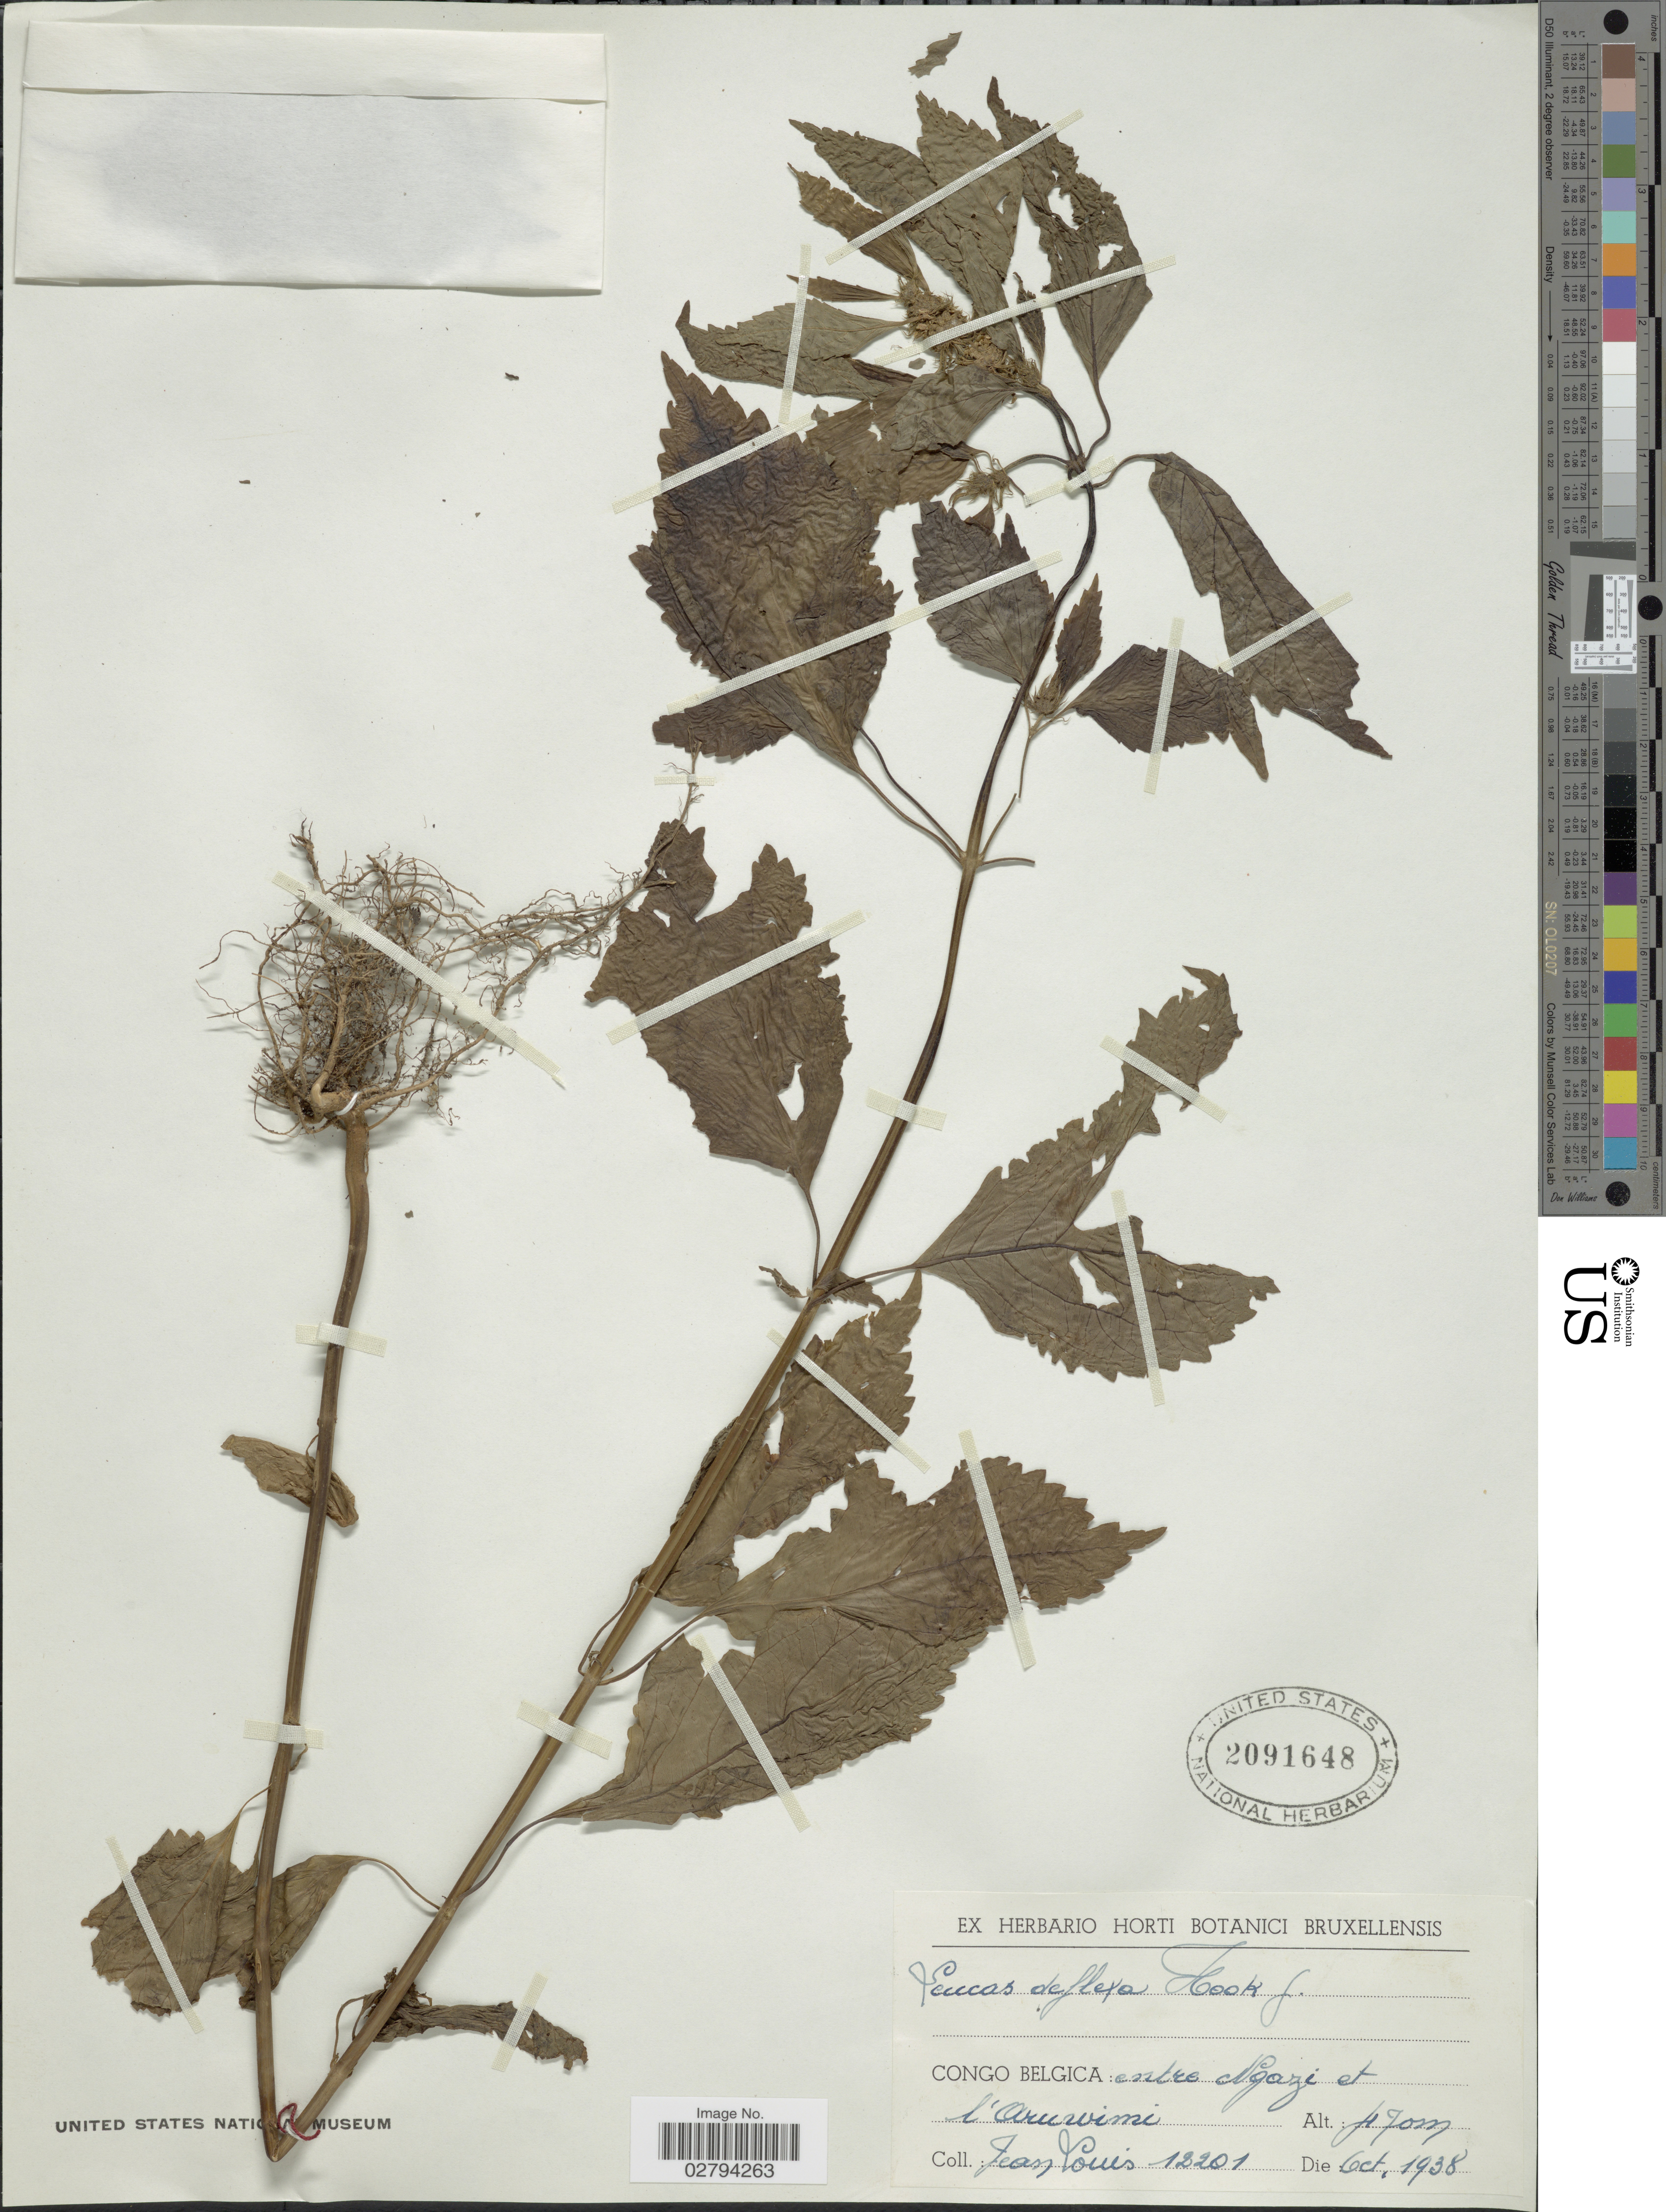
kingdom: Plantae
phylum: Tracheophyta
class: Magnoliopsida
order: Lamiales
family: Lamiaceae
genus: Leucas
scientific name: Leucas deflexa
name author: Hook. f.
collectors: J. Louis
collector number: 12201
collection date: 1938-10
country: Congo, Democratic Republic of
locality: Entre Ngazi et l' Aruwimi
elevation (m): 470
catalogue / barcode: US 2091648